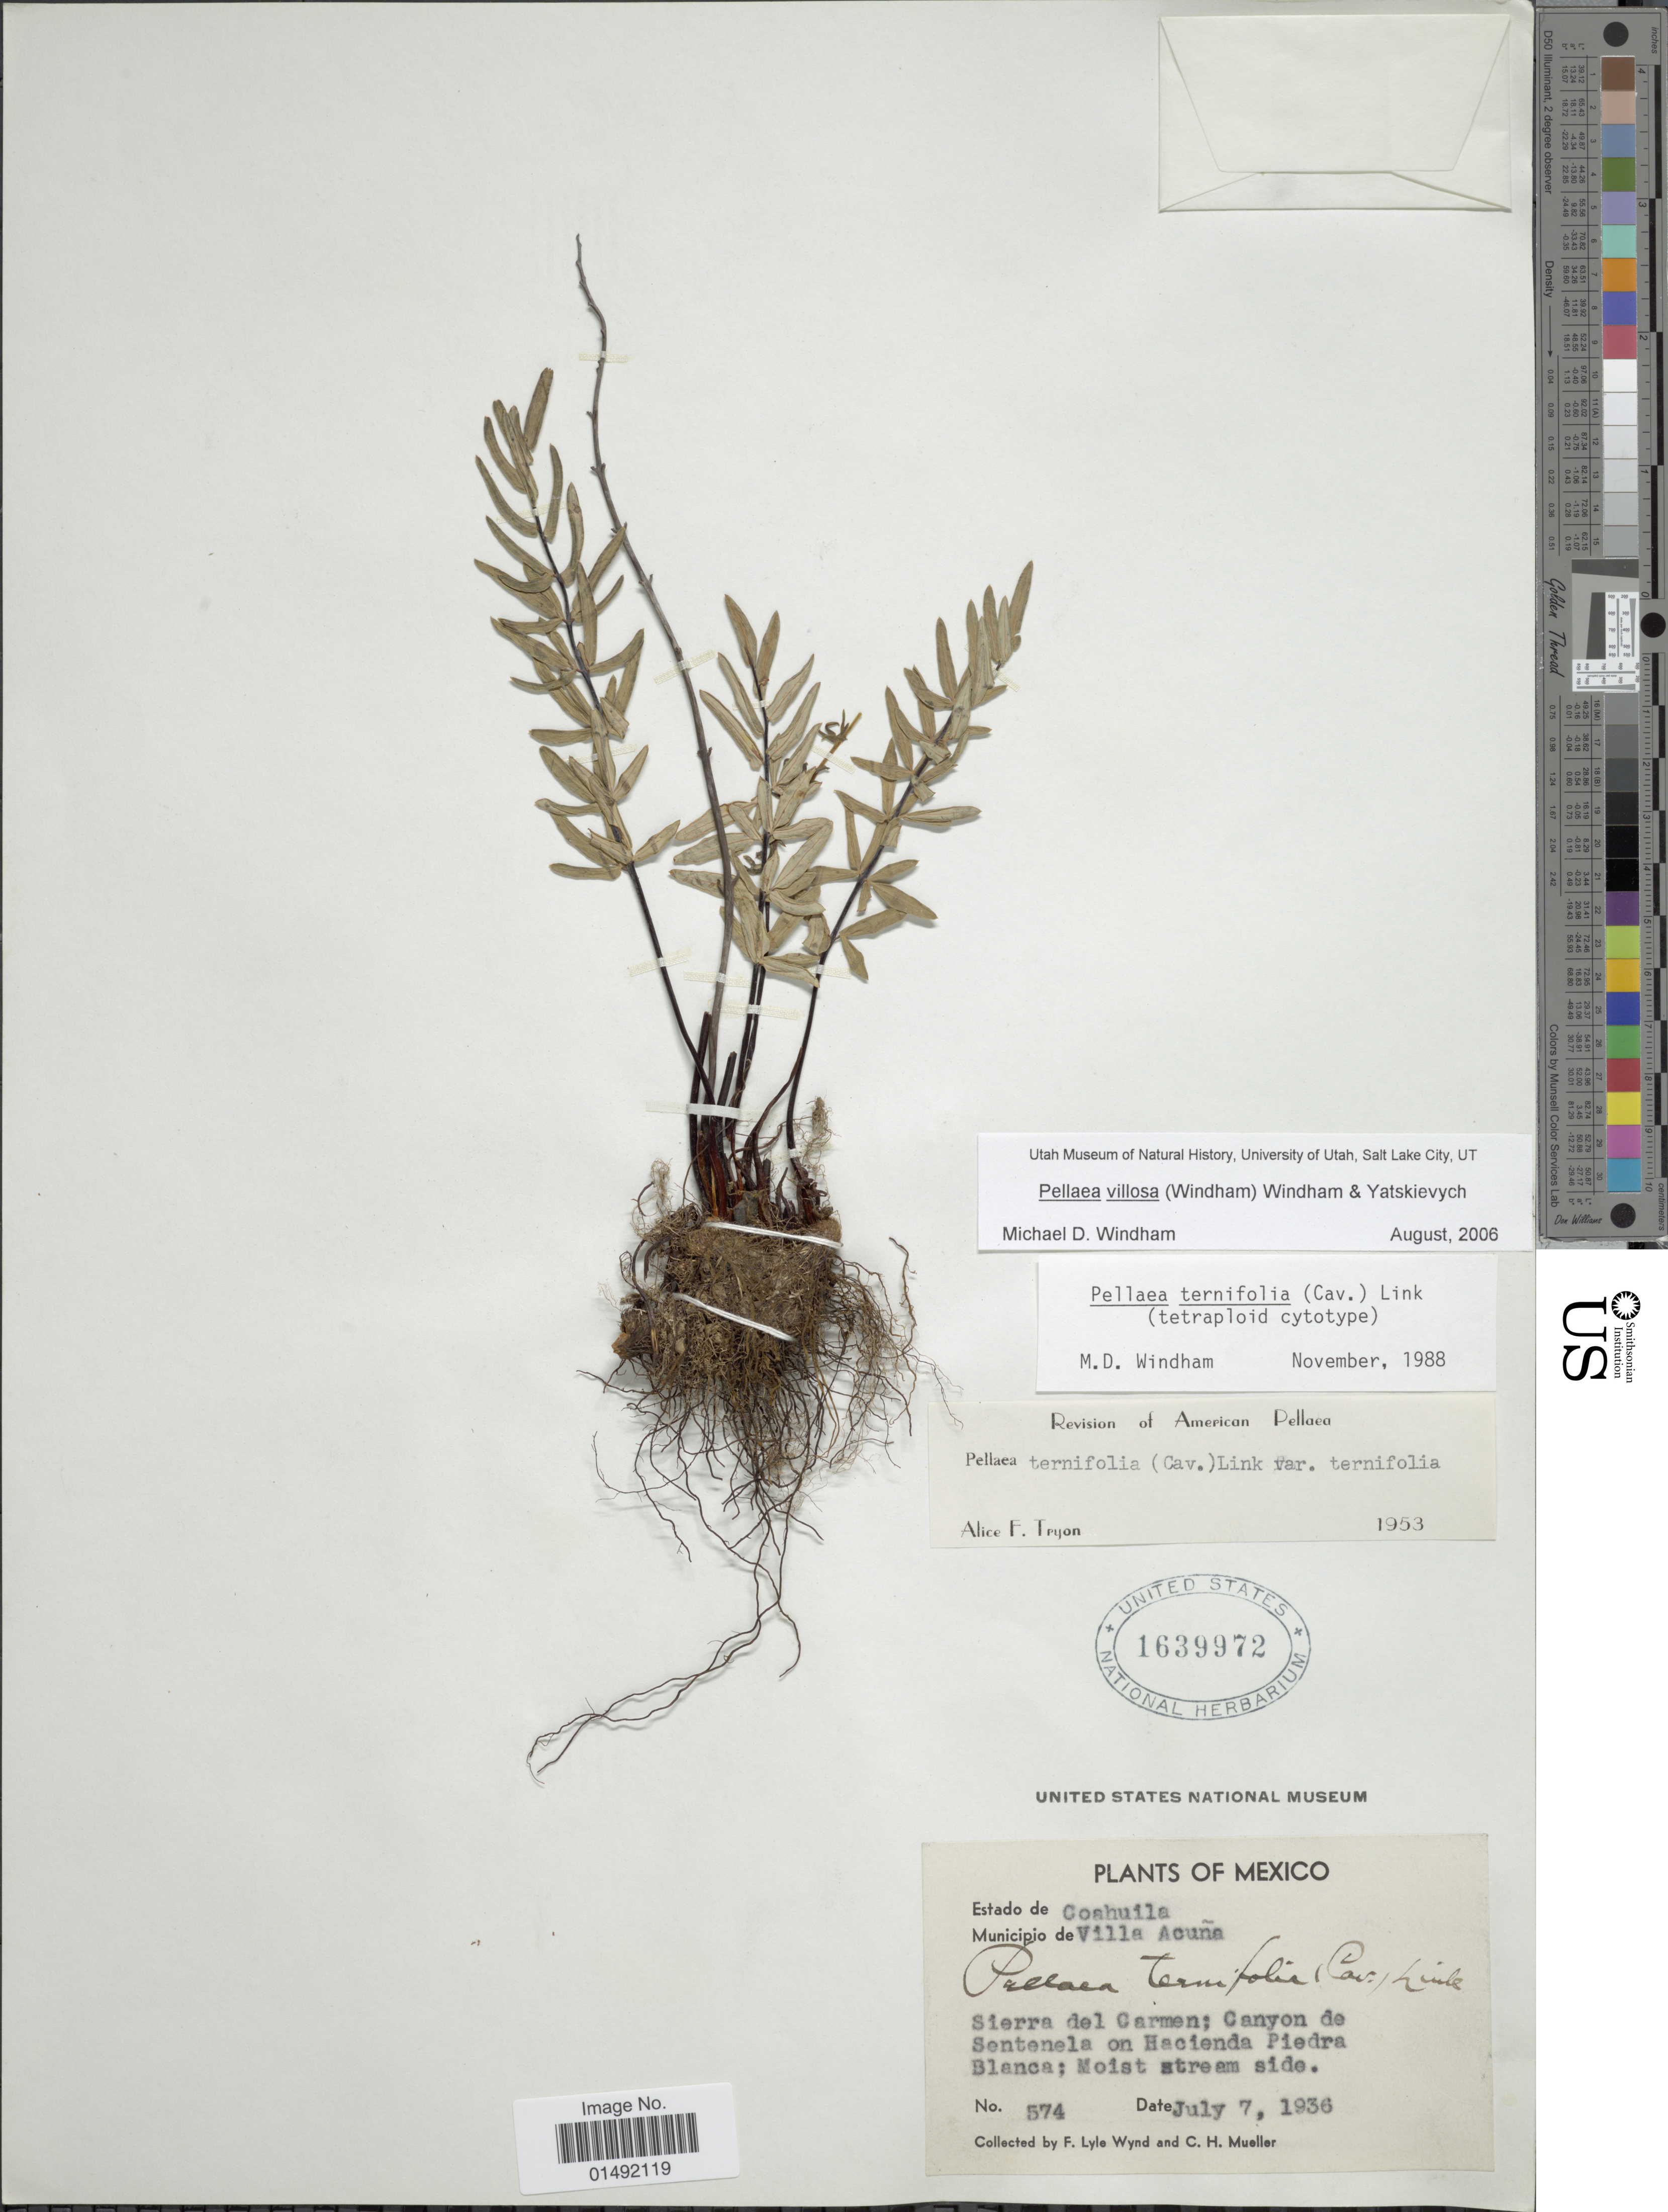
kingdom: Plantae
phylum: Tracheophyta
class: Polypodiopsida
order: Polypodiales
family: Pteridaceae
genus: Pellaea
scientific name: Pellaea villosa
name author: (Windham) Windham & Yatsk.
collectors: Lyle, F. & C. H. Mueller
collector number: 574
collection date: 1936-07-07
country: Mexico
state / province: Coahuila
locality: Municipio de Villa Acuña, Sierra del Carmen; Canyon de Sentenela on Hacienda Piedra Blanca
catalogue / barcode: US 1639972